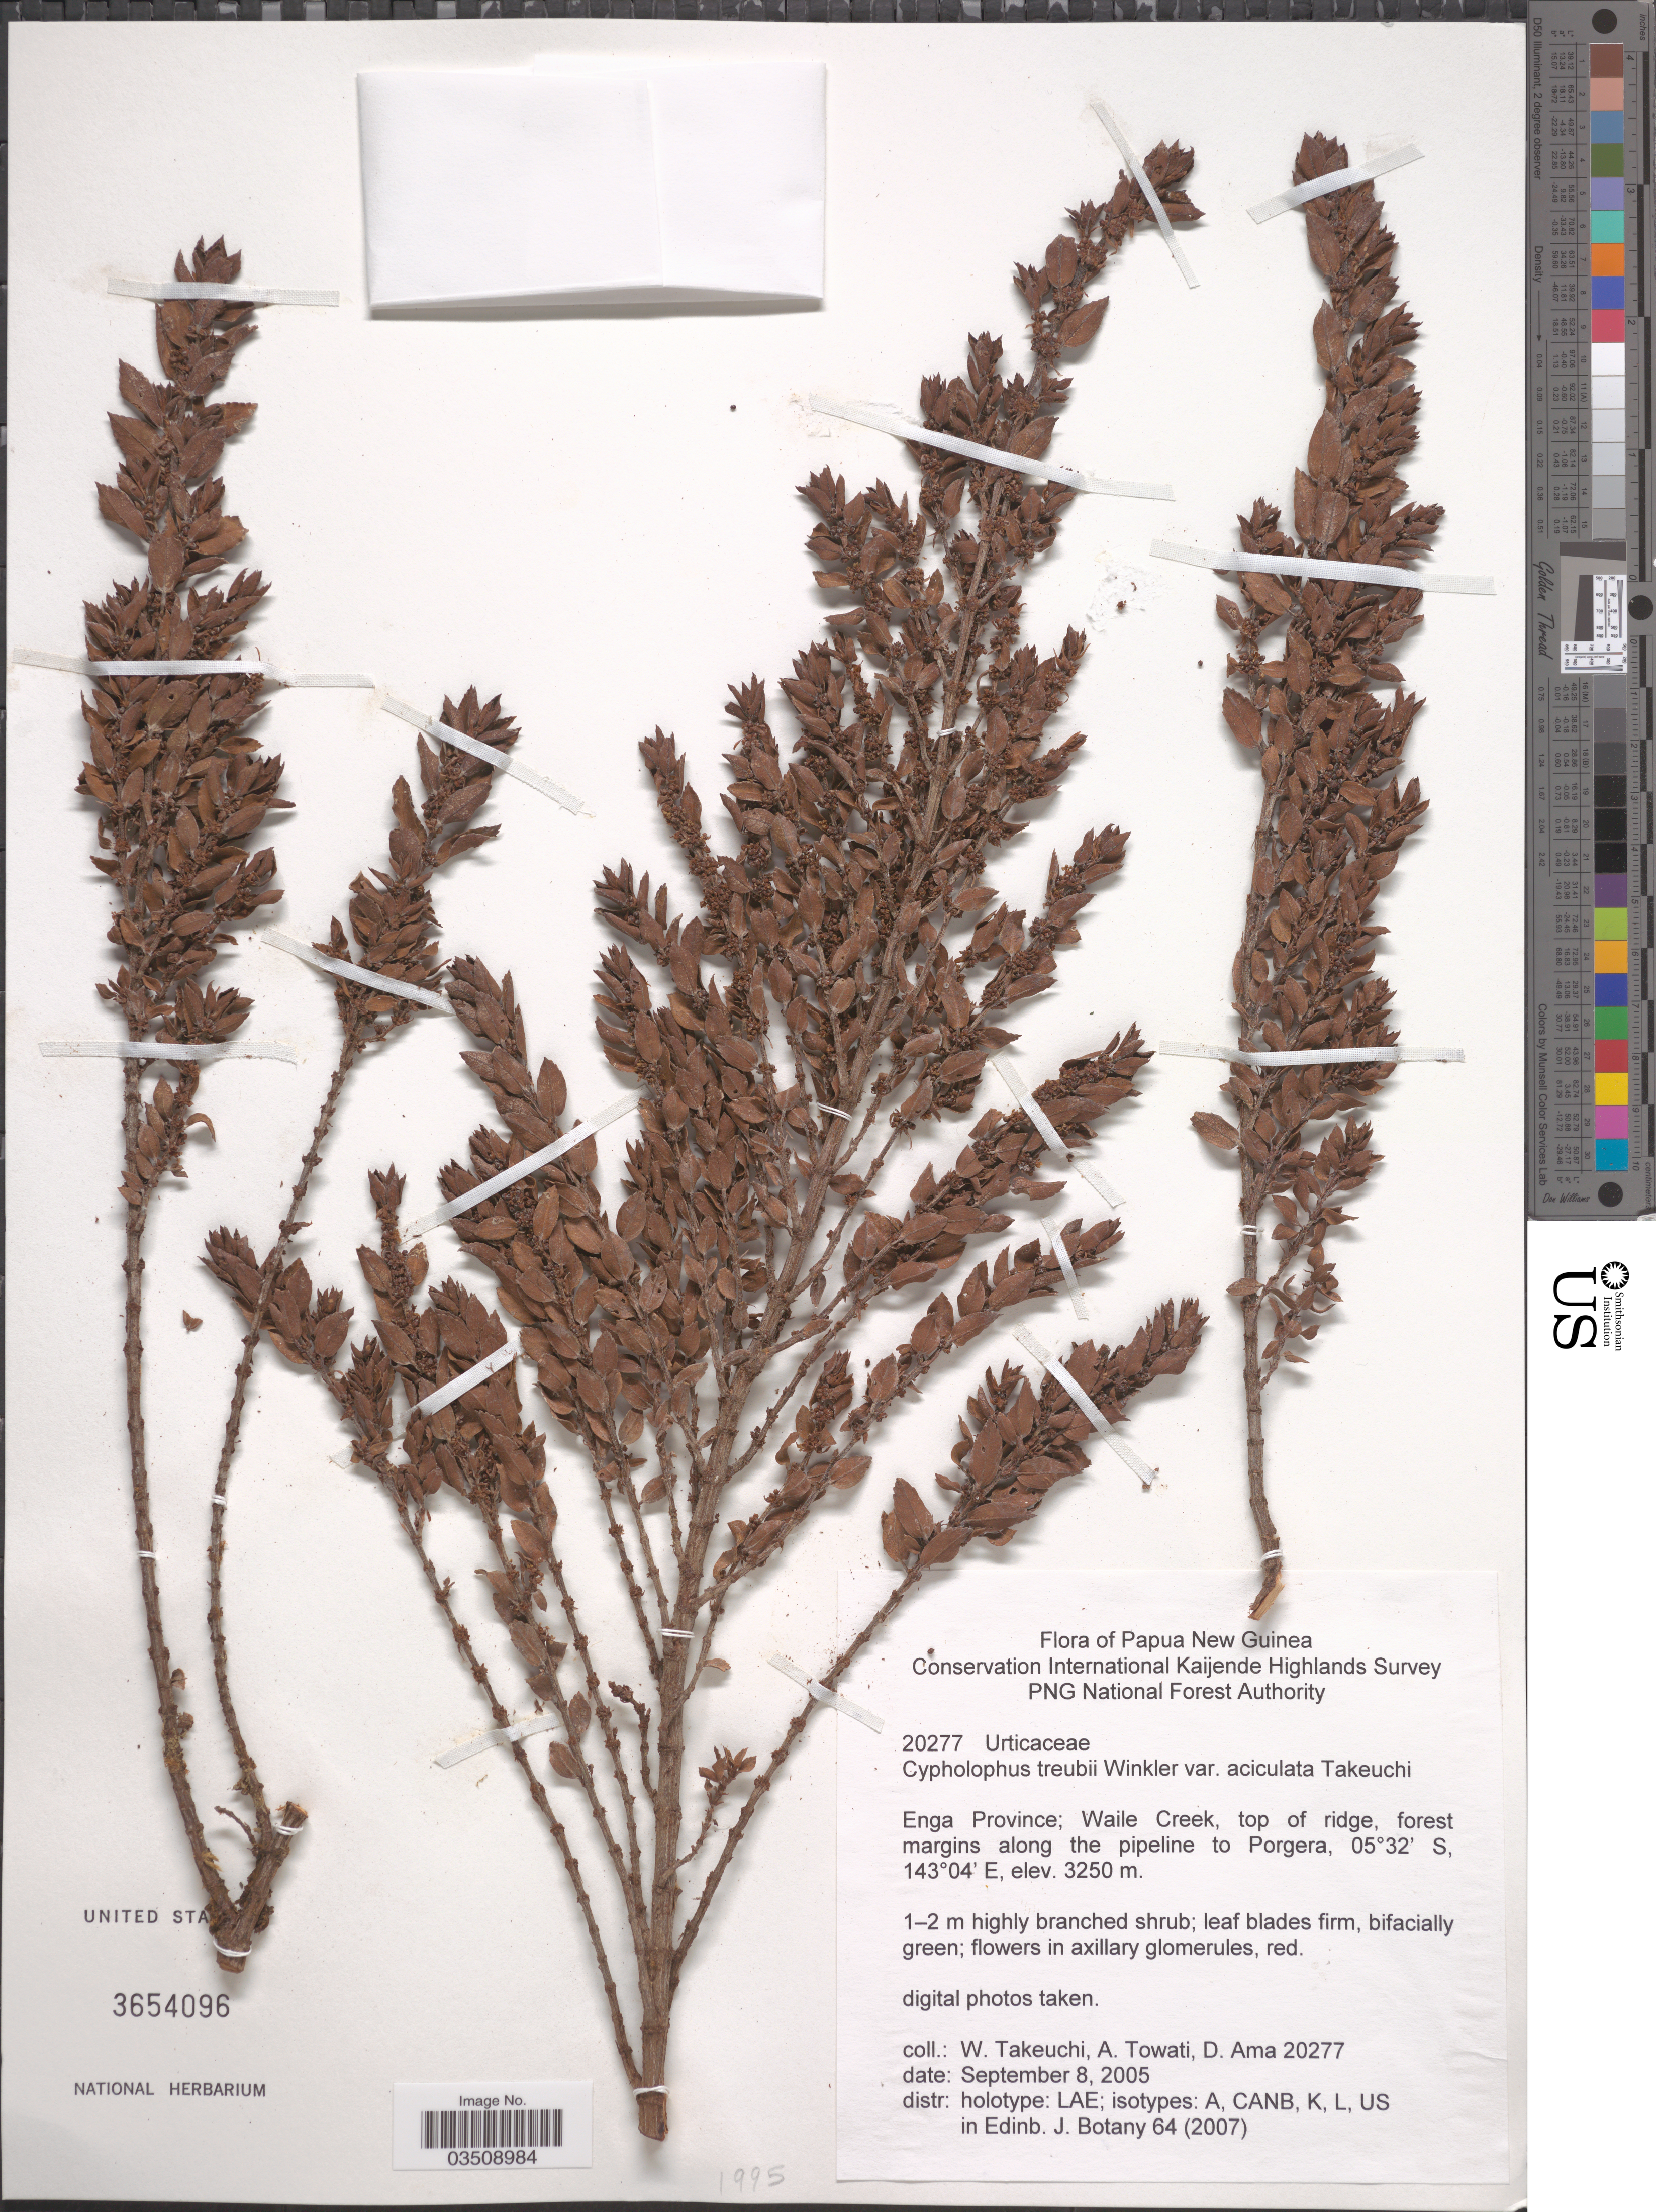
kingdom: Plantae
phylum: Tracheophyta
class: Magnoliopsida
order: Rosales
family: Urticaceae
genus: Cypholophus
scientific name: Cypholophus treubii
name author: H.J.P. Winkl.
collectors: W. Takeuchi, A. Towati & D. Ama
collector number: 20277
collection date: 2005-09-08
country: Papua New Guinea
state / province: Enga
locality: Waile Creek, top of ridge, forest margins along the pipeline to Porgera.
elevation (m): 3250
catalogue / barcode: US 3654096